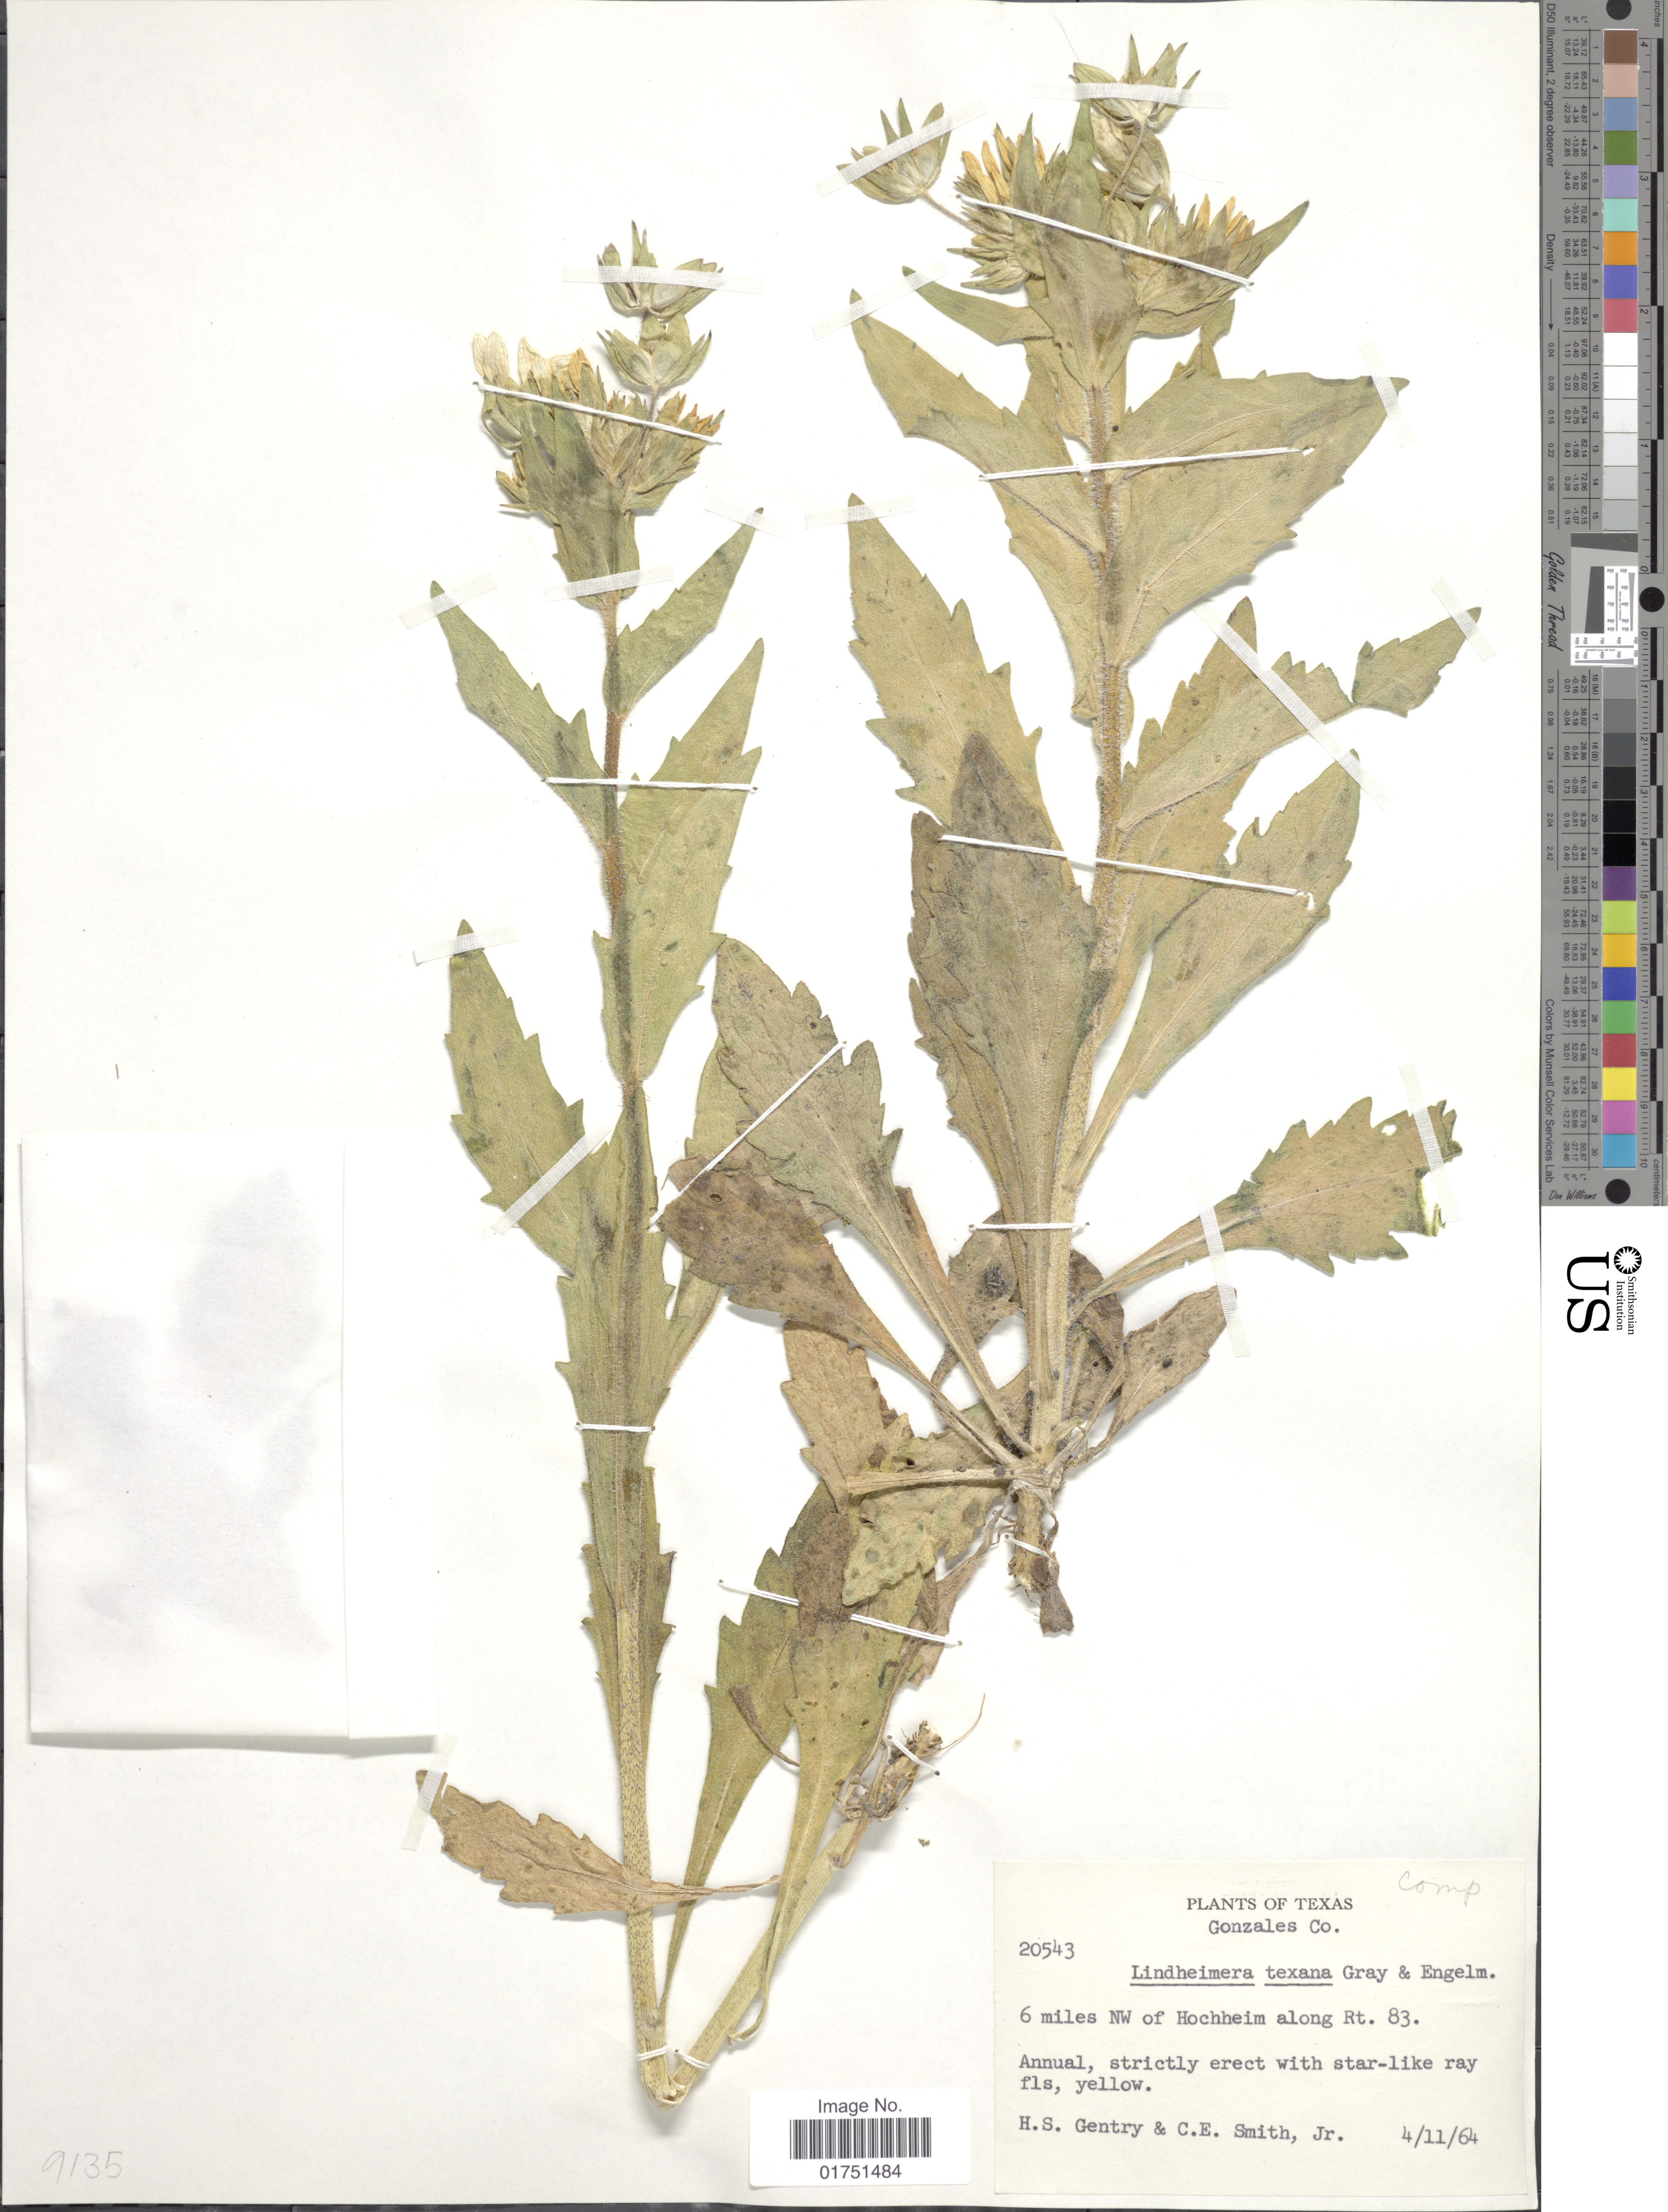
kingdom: Plantae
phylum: Tracheophyta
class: Magnoliopsida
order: Asterales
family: Asteraceae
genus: Lindheimera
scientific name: Lindheimera texana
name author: A. Gray & Engelm. in A. Gray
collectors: H. S. Gentry & C. E. Smith Jr.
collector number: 20543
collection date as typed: Transcribed d/m/y: 11/4/64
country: United States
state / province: Texas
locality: Gonzales Co. 6 miles NW of Hochheim along Rt. 83